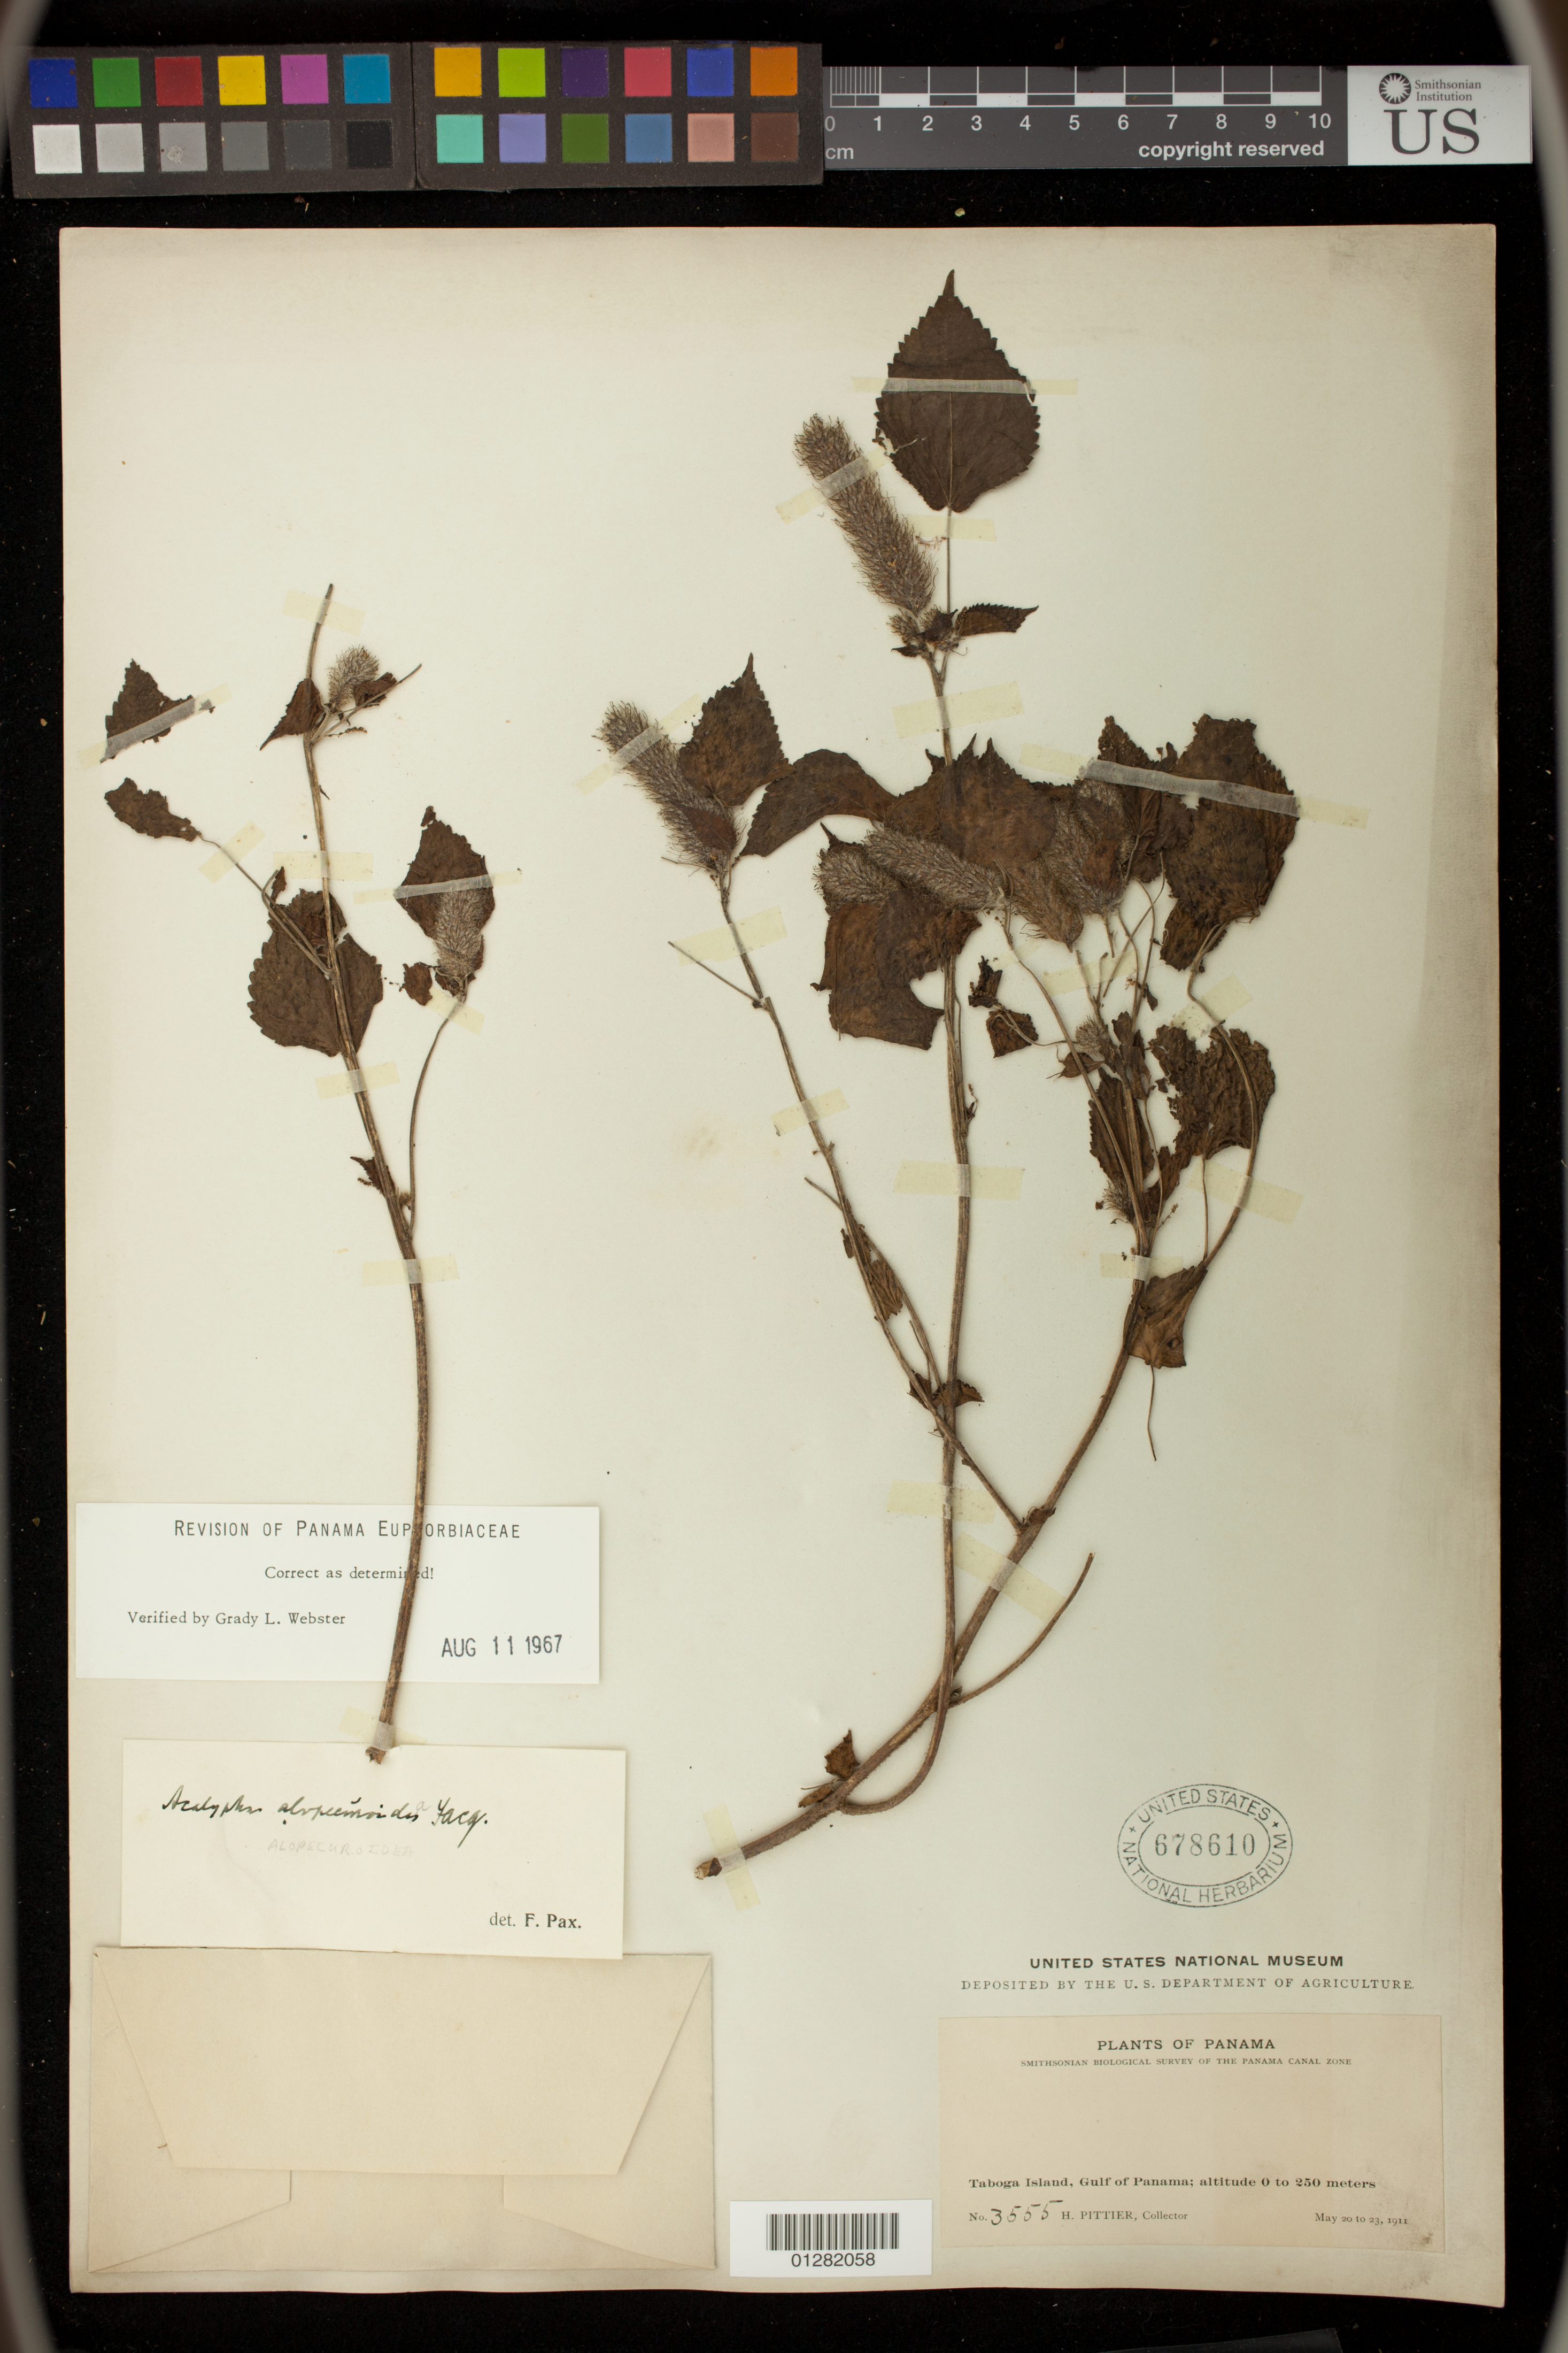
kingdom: Plantae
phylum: Tracheophyta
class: Magnoliopsida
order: Malpighiales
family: Euphorbiaceae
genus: Acalypha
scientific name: Acalypha alopecuroidea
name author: Jacq.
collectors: H. F. Pittier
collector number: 3555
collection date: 1911-05-20/1911-05-23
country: Panama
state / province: Panamá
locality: Panama Canal Zone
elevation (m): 0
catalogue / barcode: US 678610